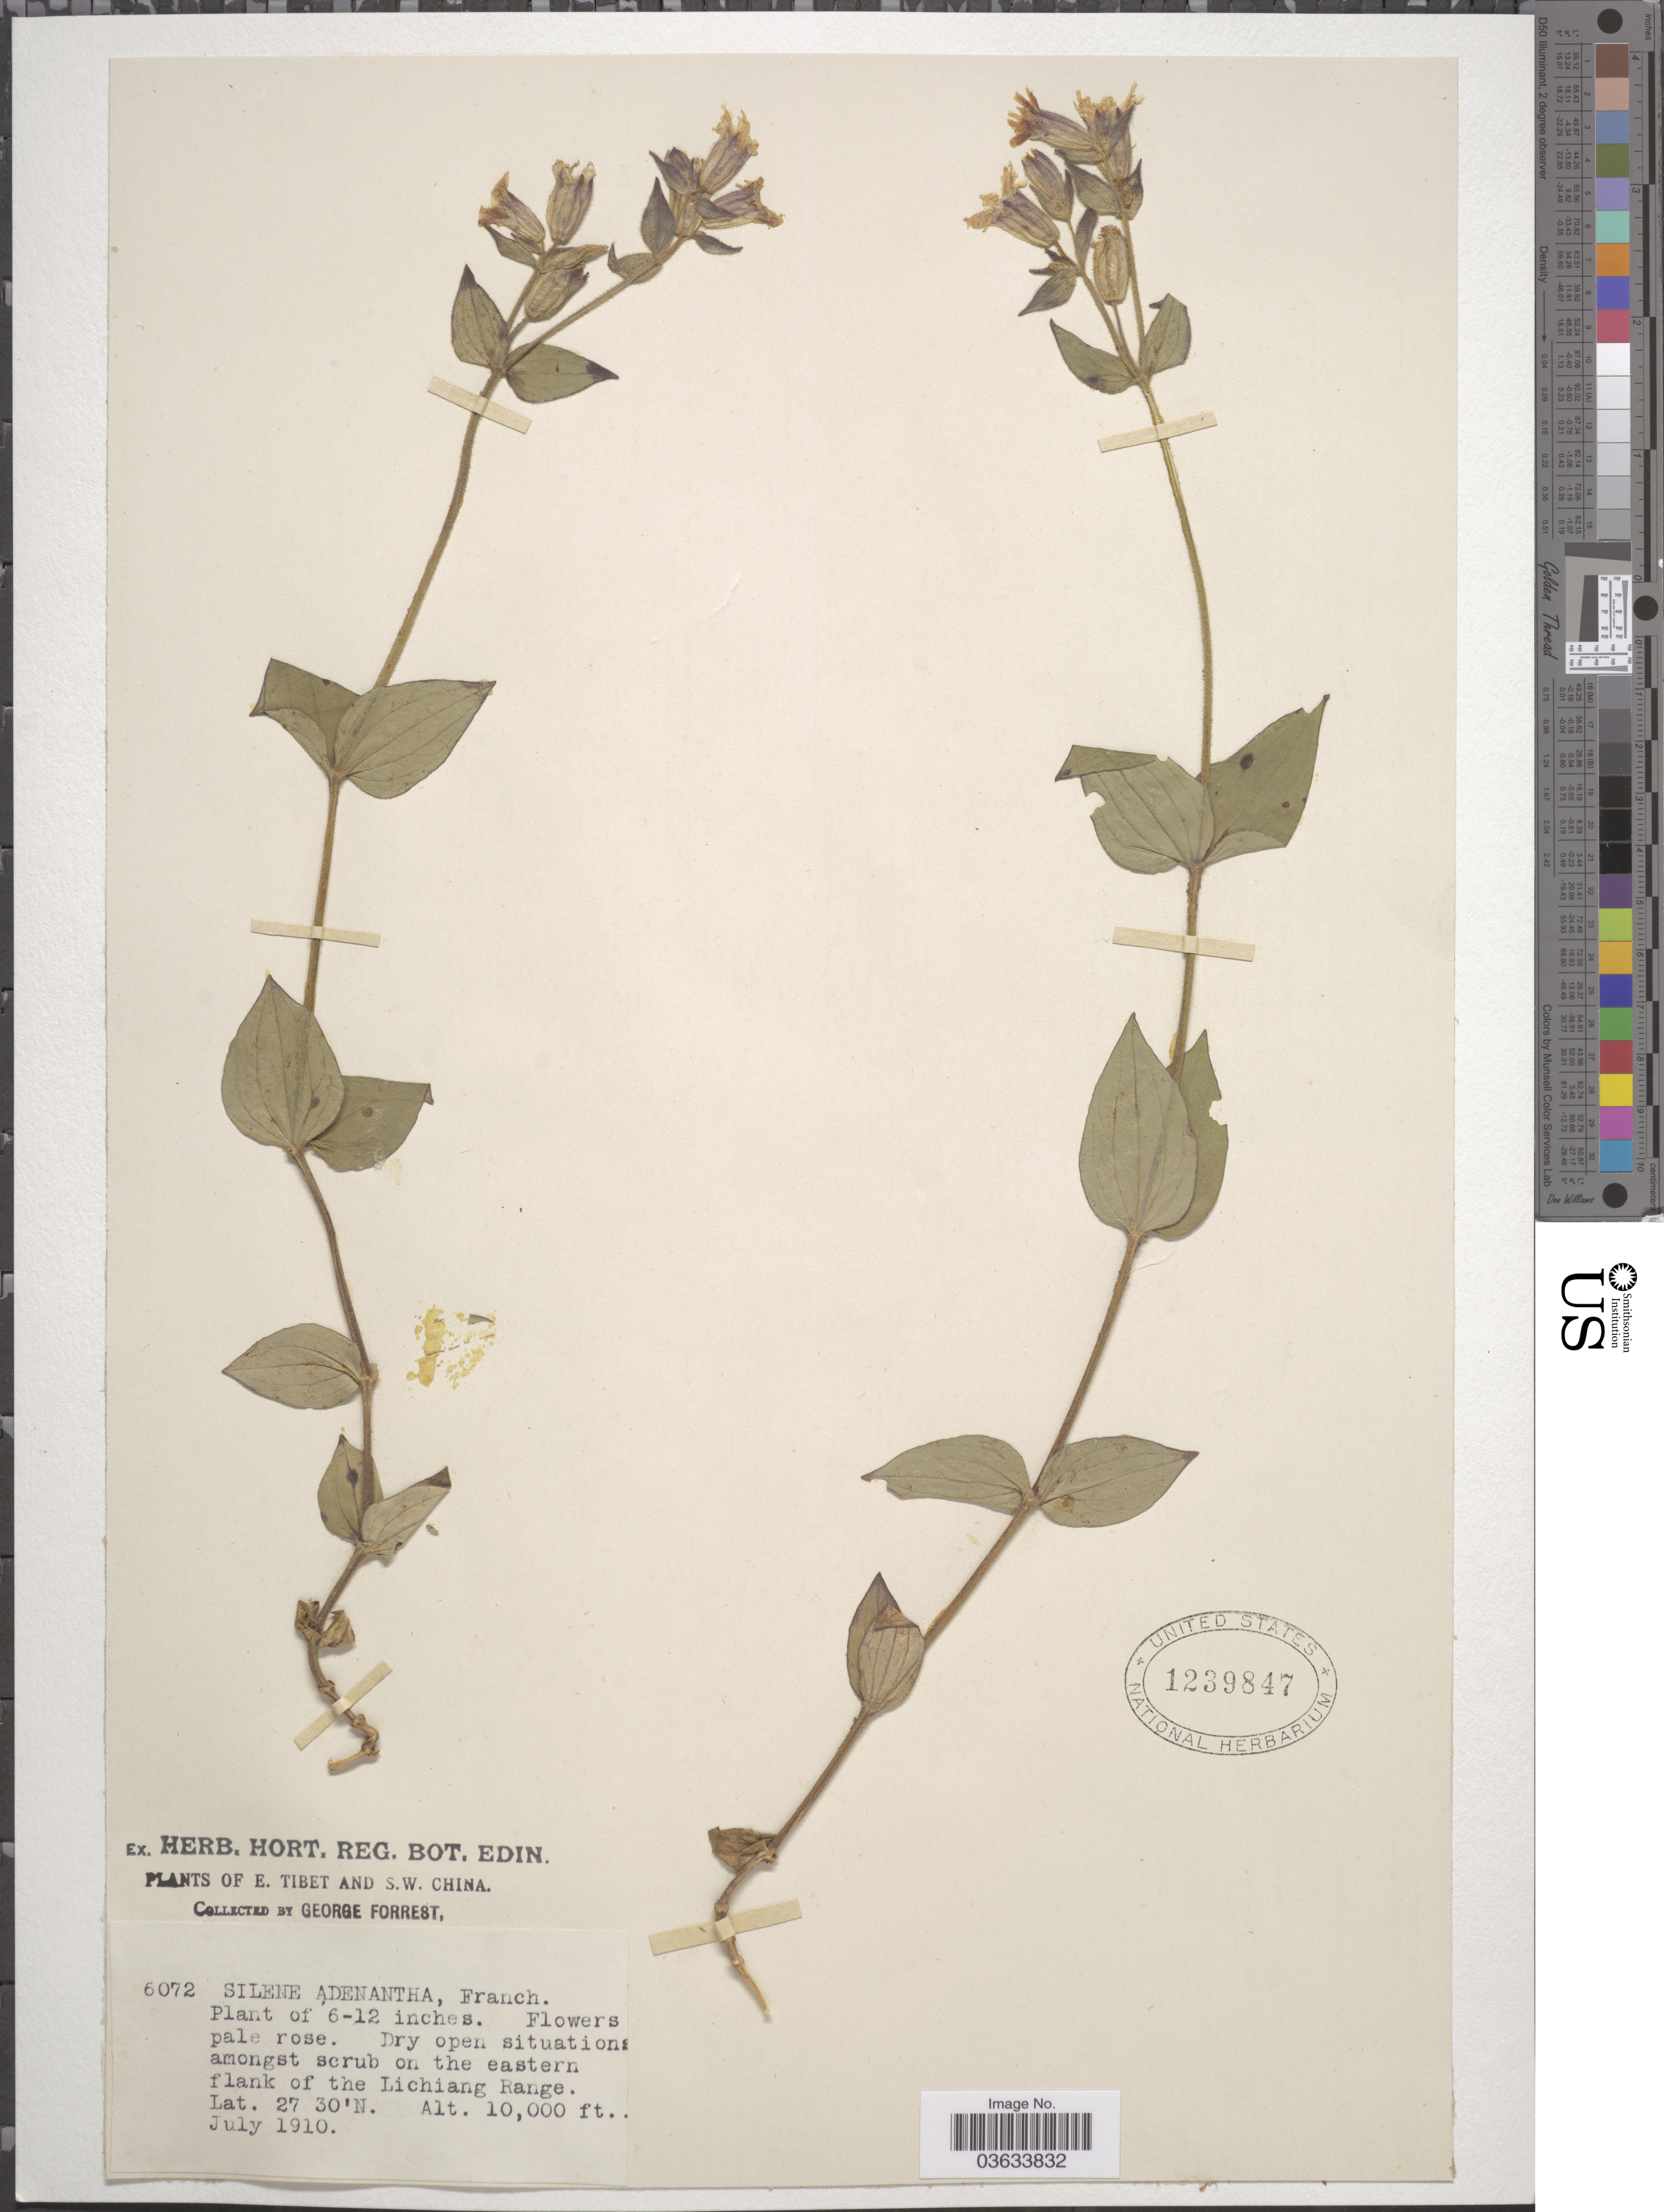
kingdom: Plantae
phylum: Tracheophyta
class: Magnoliopsida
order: Caryophyllales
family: Caryophyllaceae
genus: Silene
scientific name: Silene adenantha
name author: Franch.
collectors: G. Forrest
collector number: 6072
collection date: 1910-07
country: China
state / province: Xizang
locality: E. Tibet and S.W. China. On the eastern flank of the Lichiang Range.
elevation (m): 3048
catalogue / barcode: US 1239847